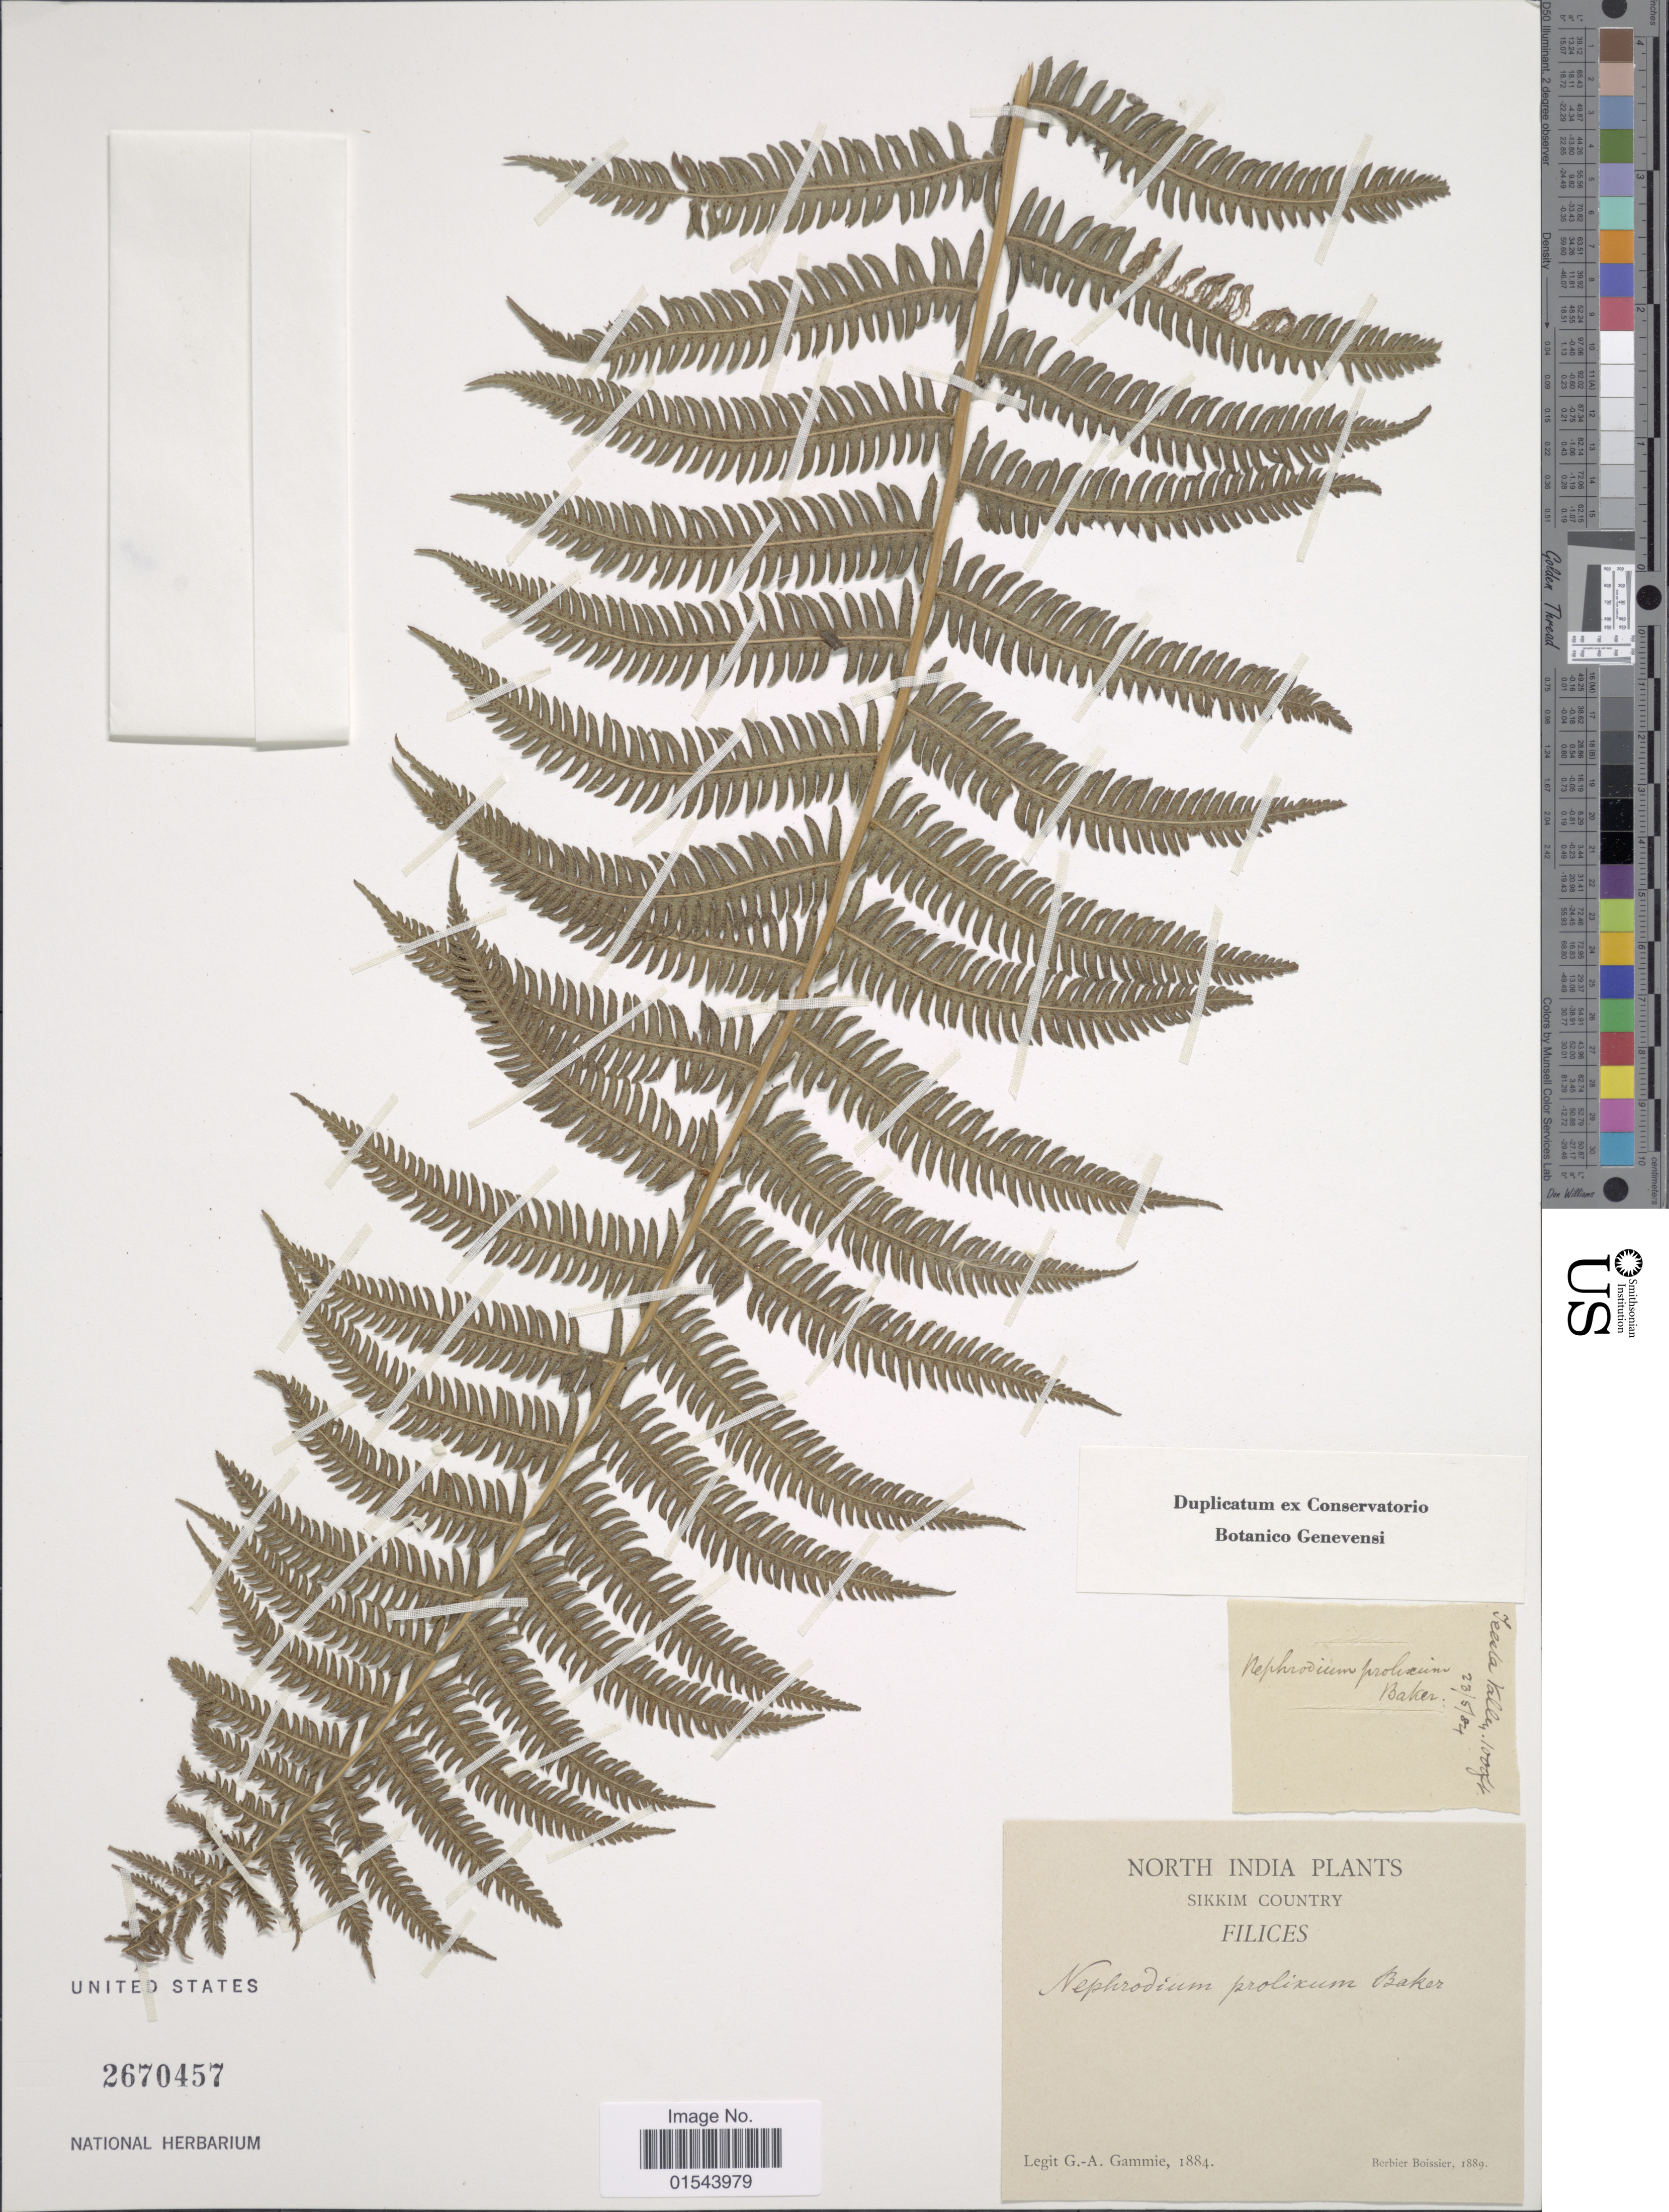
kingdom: Plantae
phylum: Tracheophyta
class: Polypodiopsida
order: Polypodiales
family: Thelypteridaceae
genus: Christella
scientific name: Christella prolixa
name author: (Willd.) Holttum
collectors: G. Gammie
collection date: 1884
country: India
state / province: Sikkim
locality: North India, Sikkim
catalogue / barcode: US 2670457